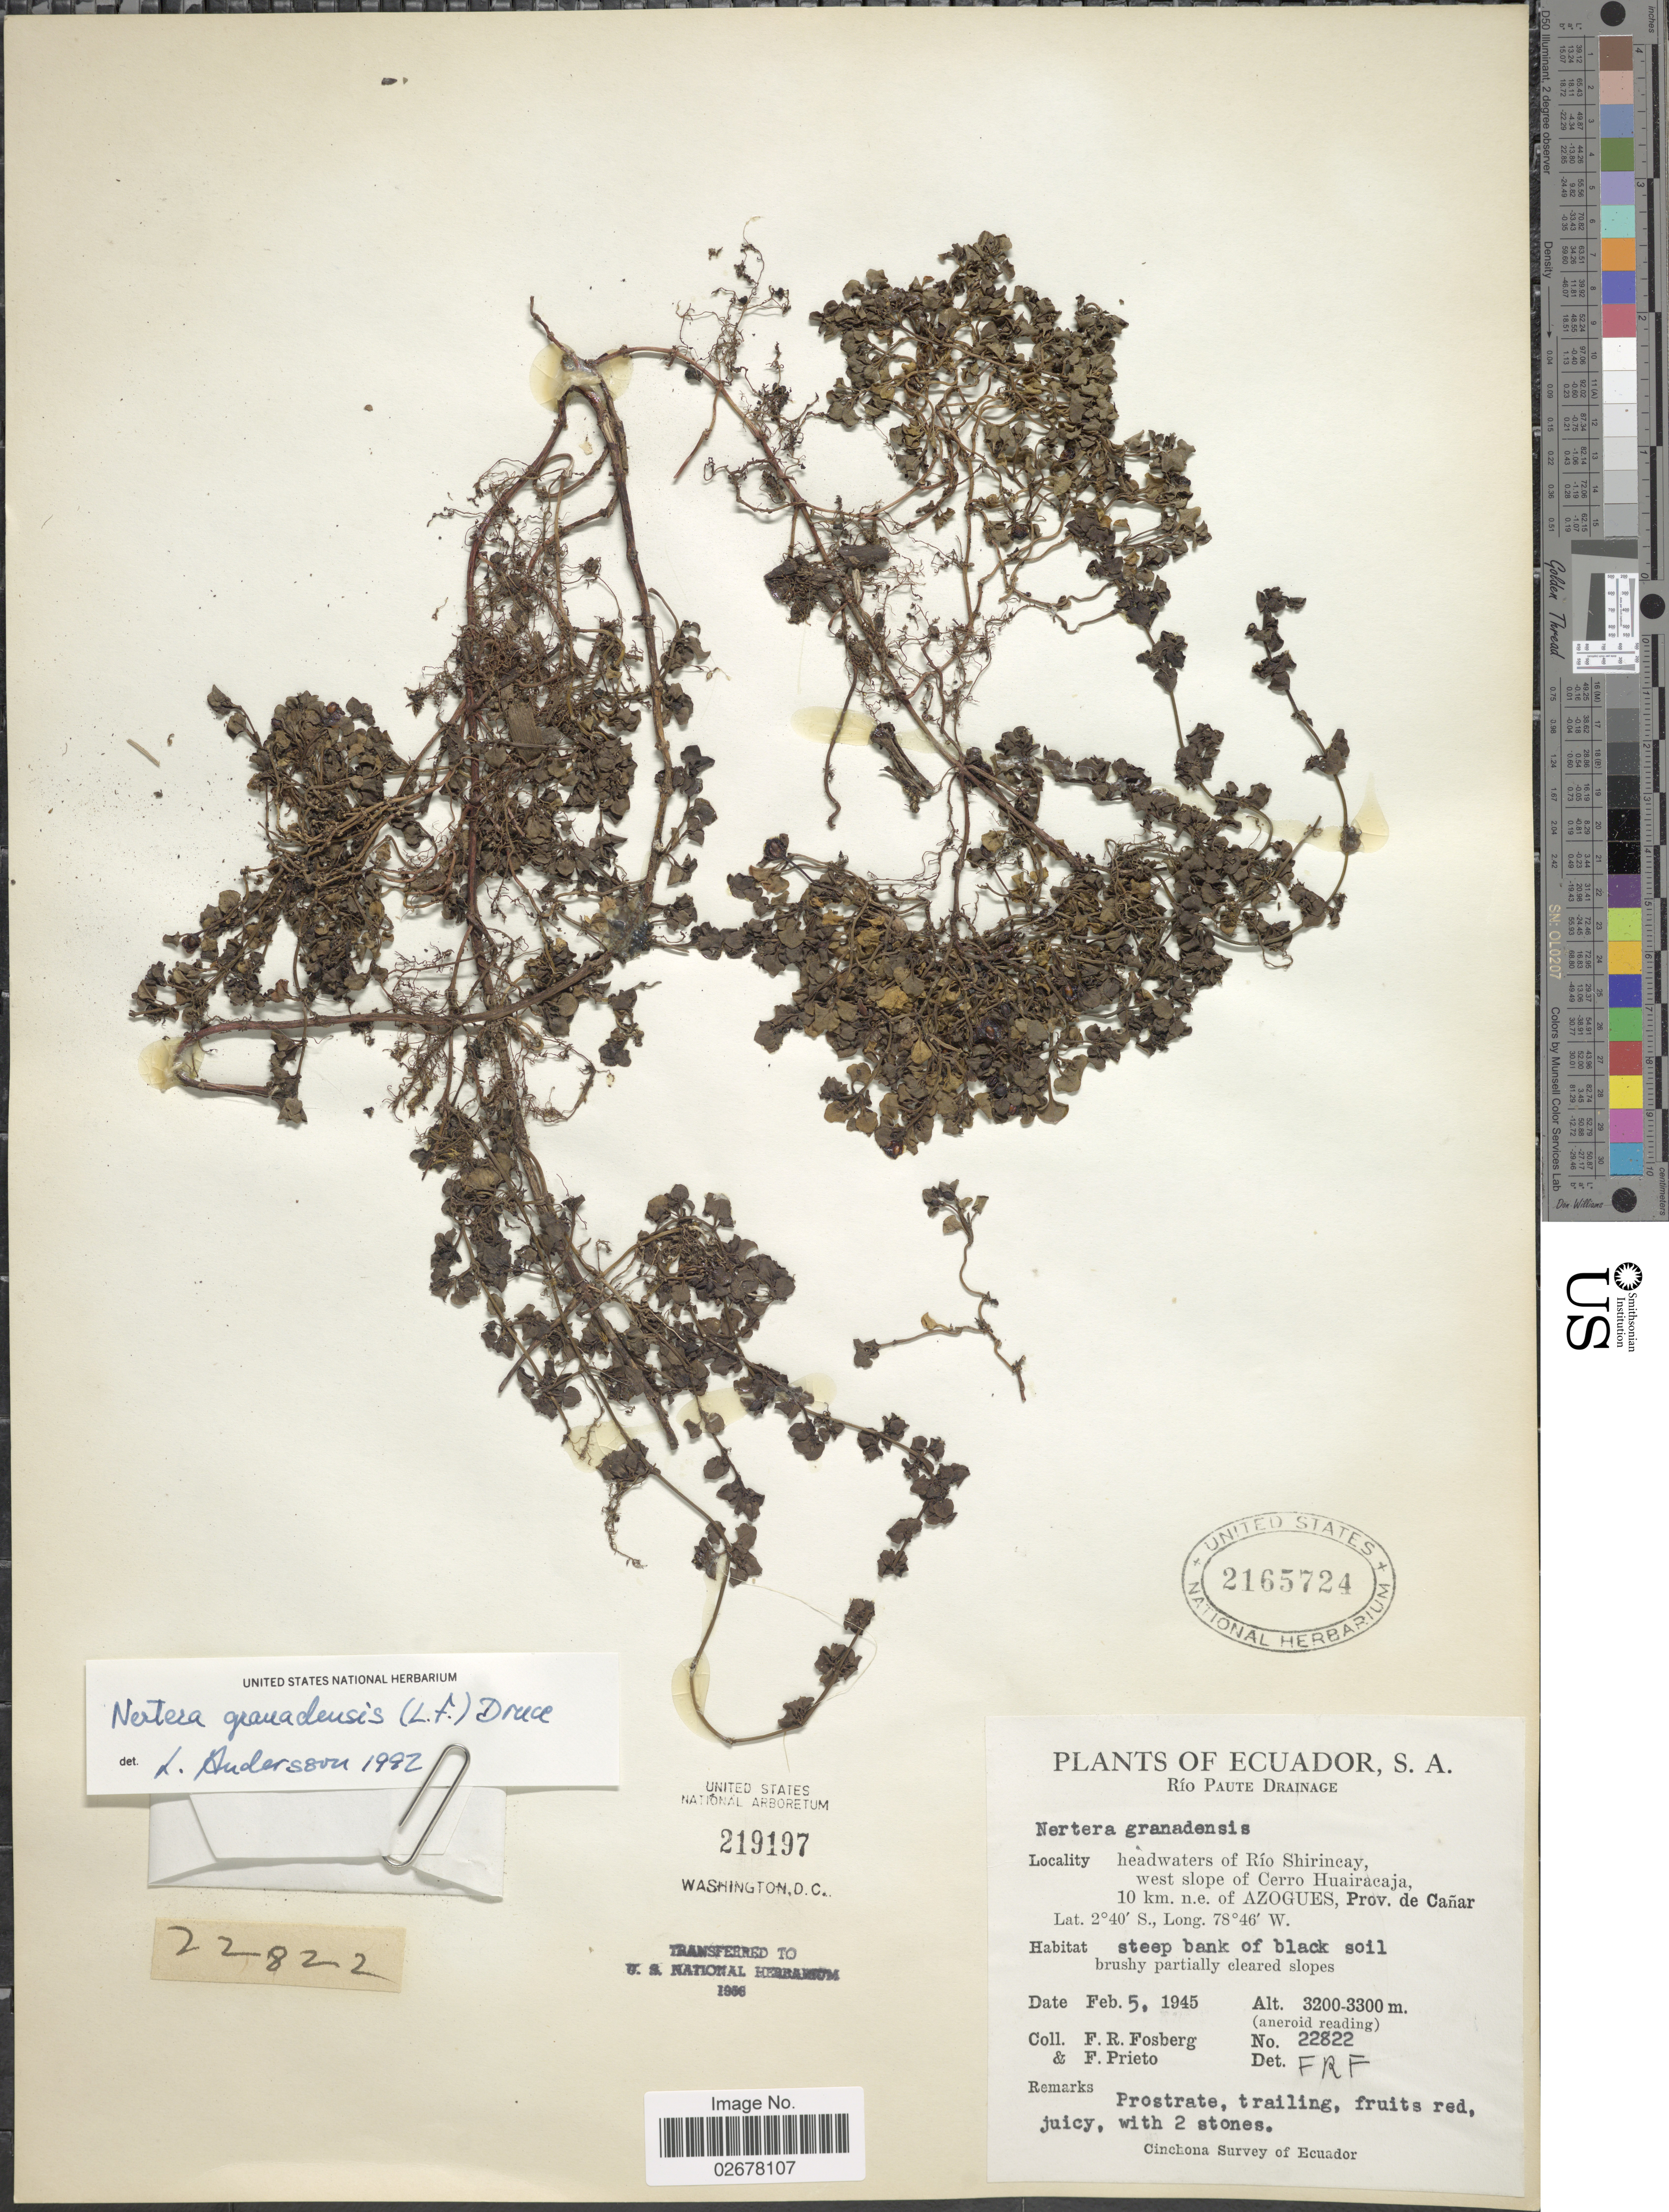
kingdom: Plantae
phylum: Tracheophyta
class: Magnoliopsida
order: Gentianales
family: Rubiaceae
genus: Nertera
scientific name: Nertera depressa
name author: Banks & Sol. ex Gaertn.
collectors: F. R. Fosberg & F. Prieto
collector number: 22822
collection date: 1945-02-05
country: Ecuador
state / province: Cañar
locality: Río Paute Drainage, headwaters of Río Shirincay, west slope of Cerro Huairacaja, 10 km n.e. of Azogues, steep bank of black soil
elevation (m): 3200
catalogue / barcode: US 2165724